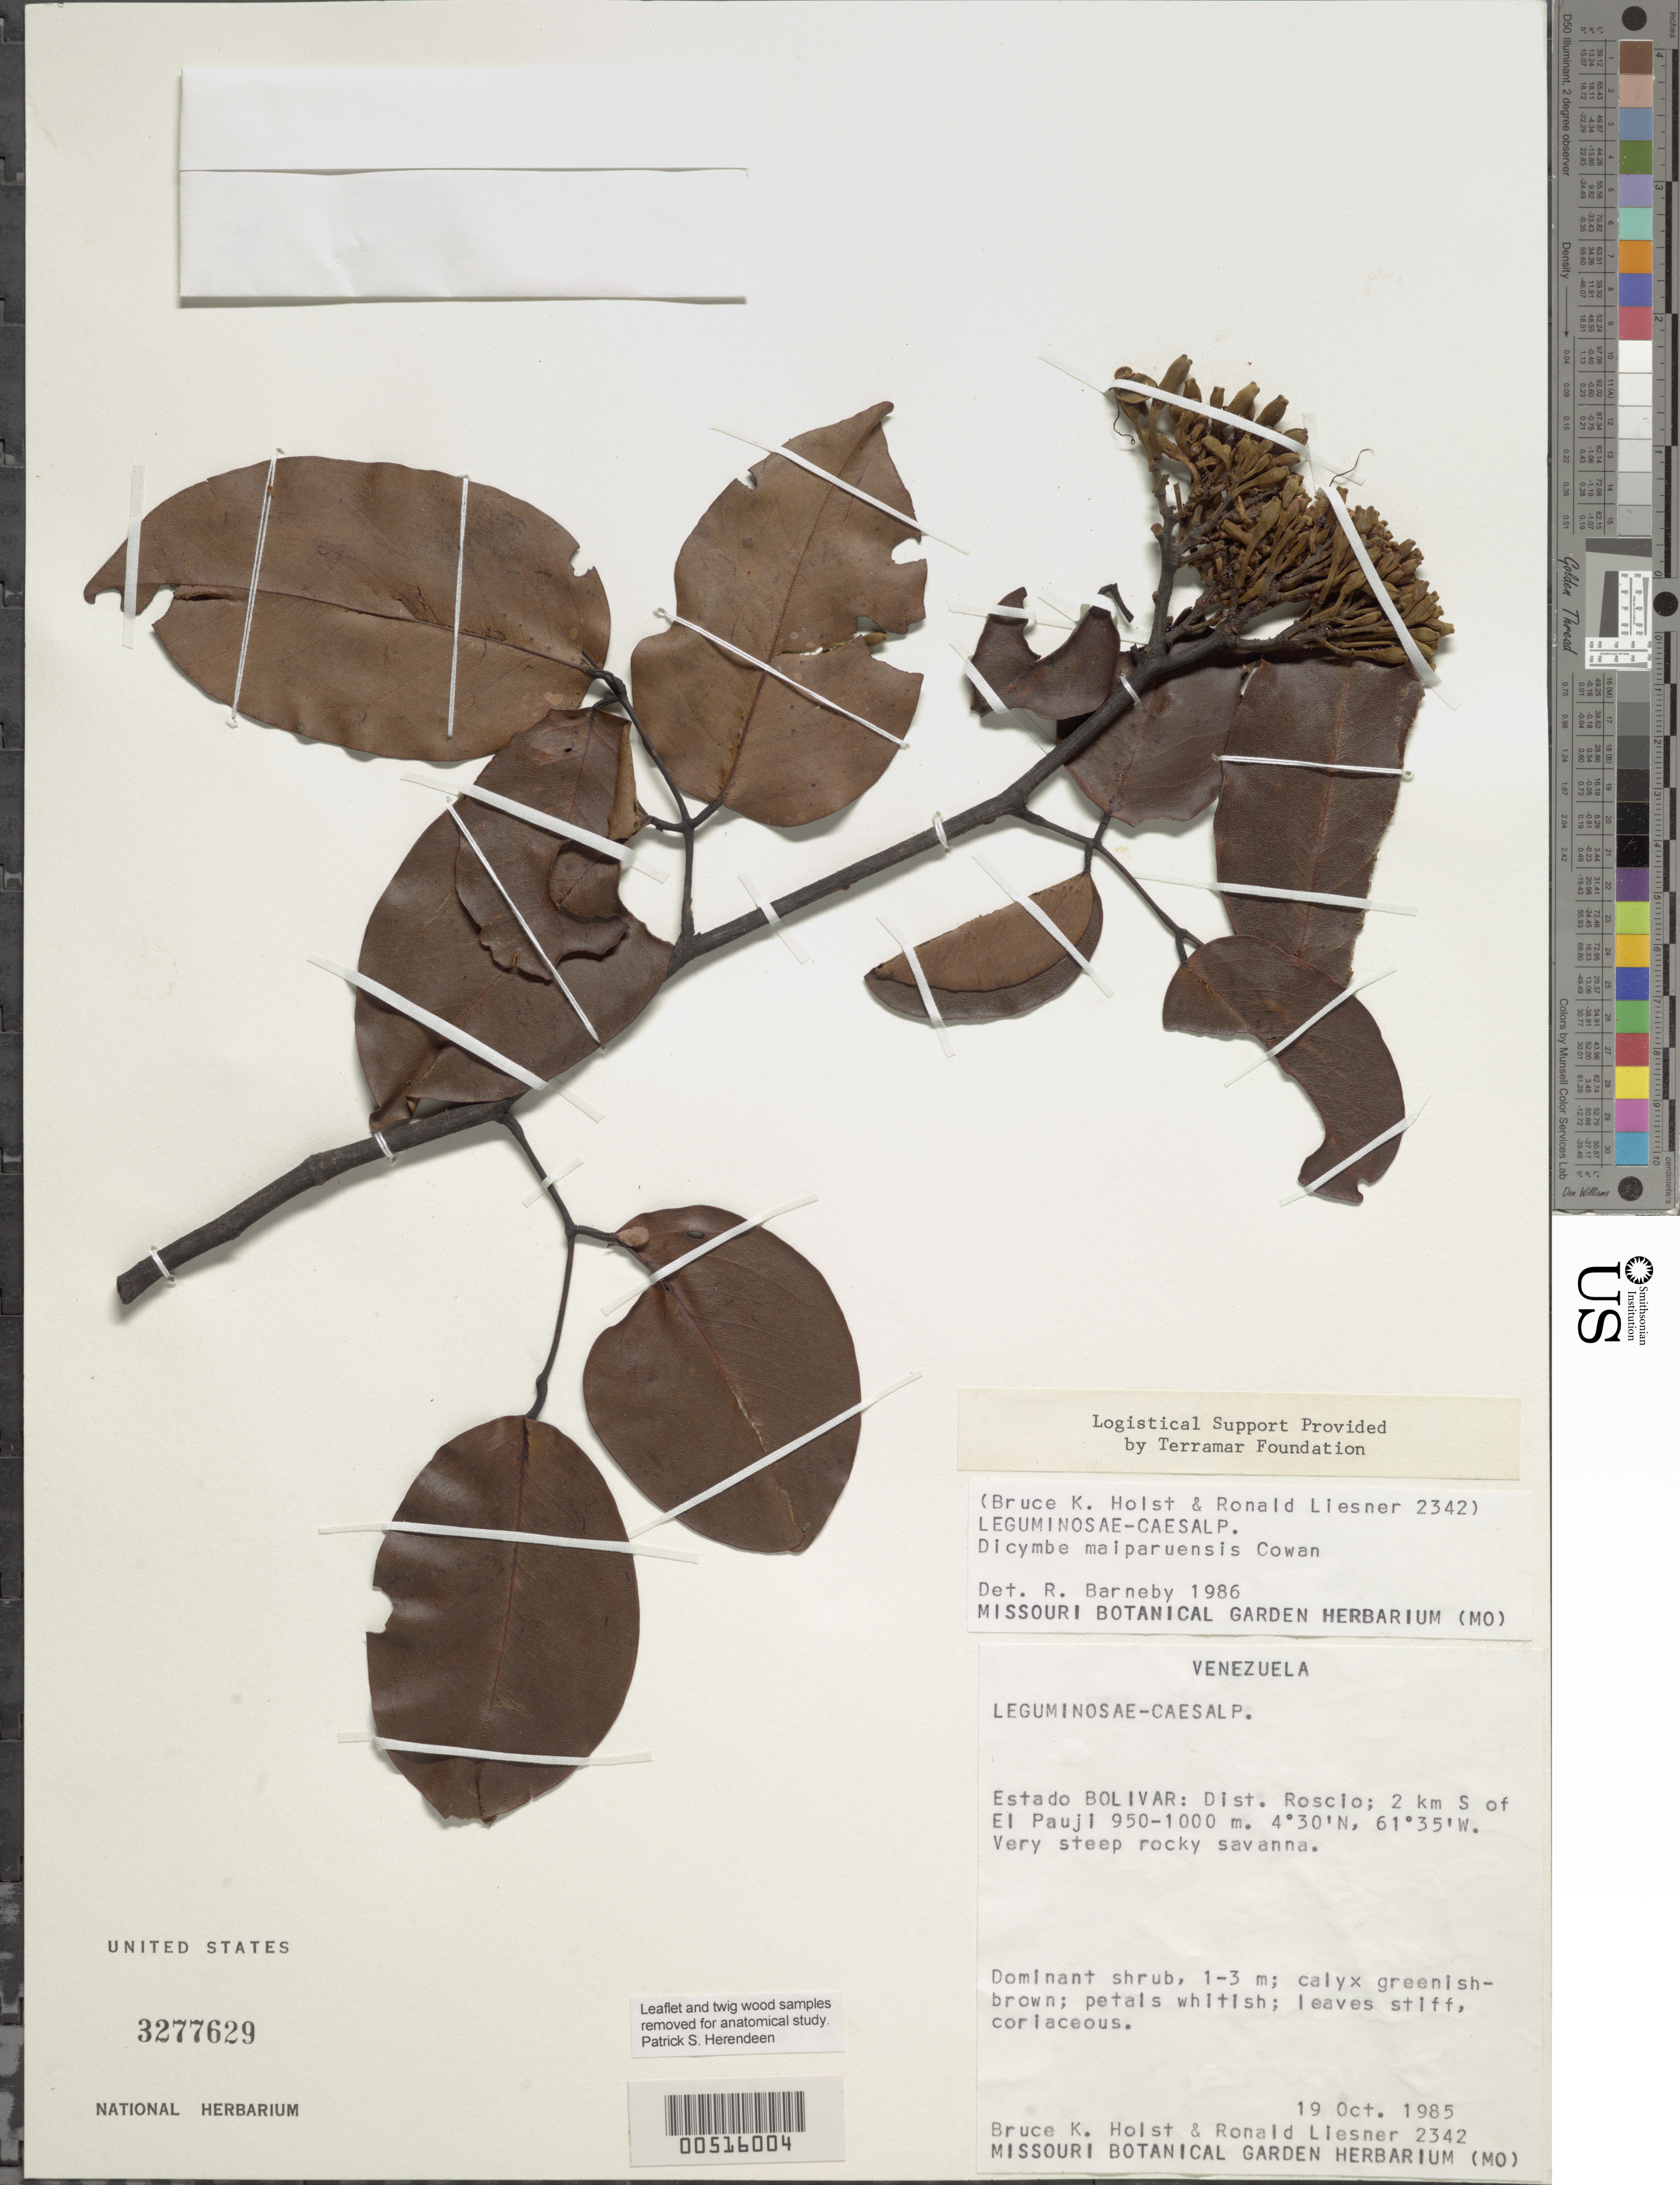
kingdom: Plantae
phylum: Tracheophyta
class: Magnoliopsida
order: Fabales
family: Fabaceae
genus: Dicymbe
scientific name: Dicymbe maiparuensis R.S. Cowan, ined.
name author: R.S. Cowan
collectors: B. Holst & R. L. Liesner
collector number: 2342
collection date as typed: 19 Oct 1985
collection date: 1985-10-19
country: Venezuela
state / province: Bolivar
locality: Roscio, s of el pauji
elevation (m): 950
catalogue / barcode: US 3277629